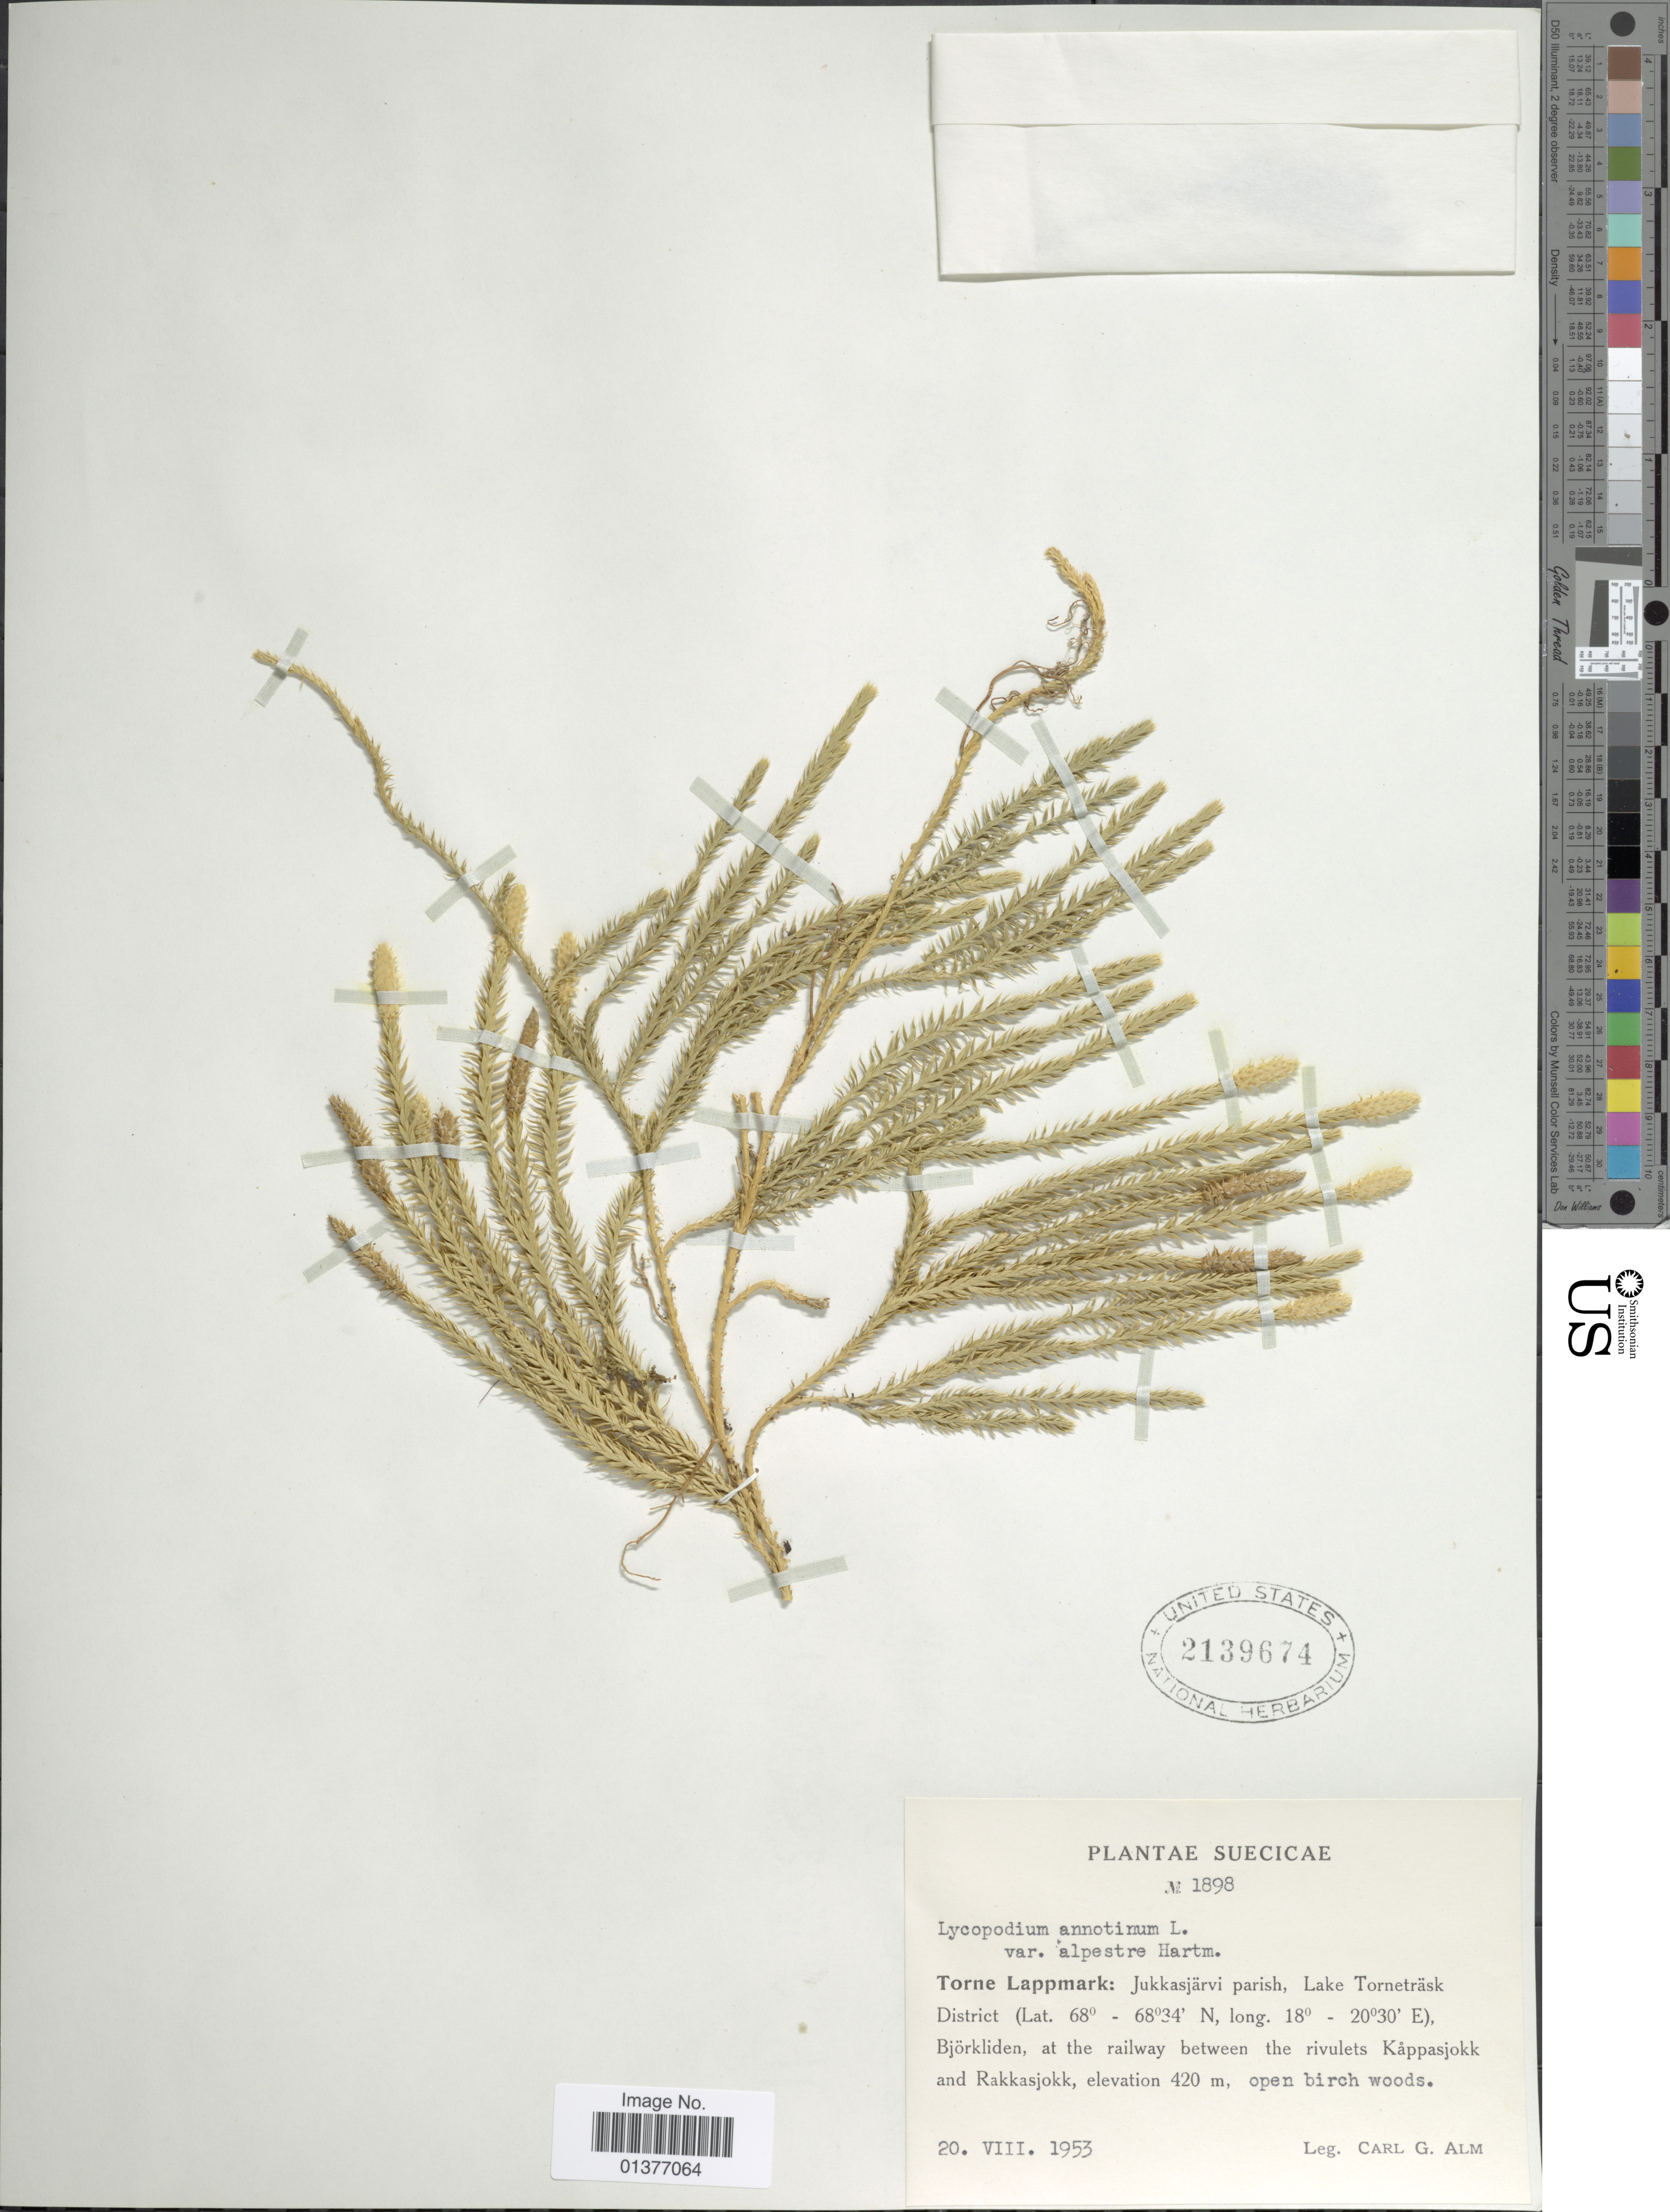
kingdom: Plantae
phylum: Tracheophyta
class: Lycopodiopsida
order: Lycopodiales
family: Lycopodiaceae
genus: Spinulum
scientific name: Spinulum annotinum subsp. annotinum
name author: (L.) A. Haines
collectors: C. G. Alm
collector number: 1898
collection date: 1953-08-20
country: Sweden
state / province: Norrbotten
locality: Torne Lappmark: Jukkasjarvi parish, Lake Torneträsk District, Björkliden, at the railway between the rivulets Kappasjokk and Rakkasjok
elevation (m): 420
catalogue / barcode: US 2139674